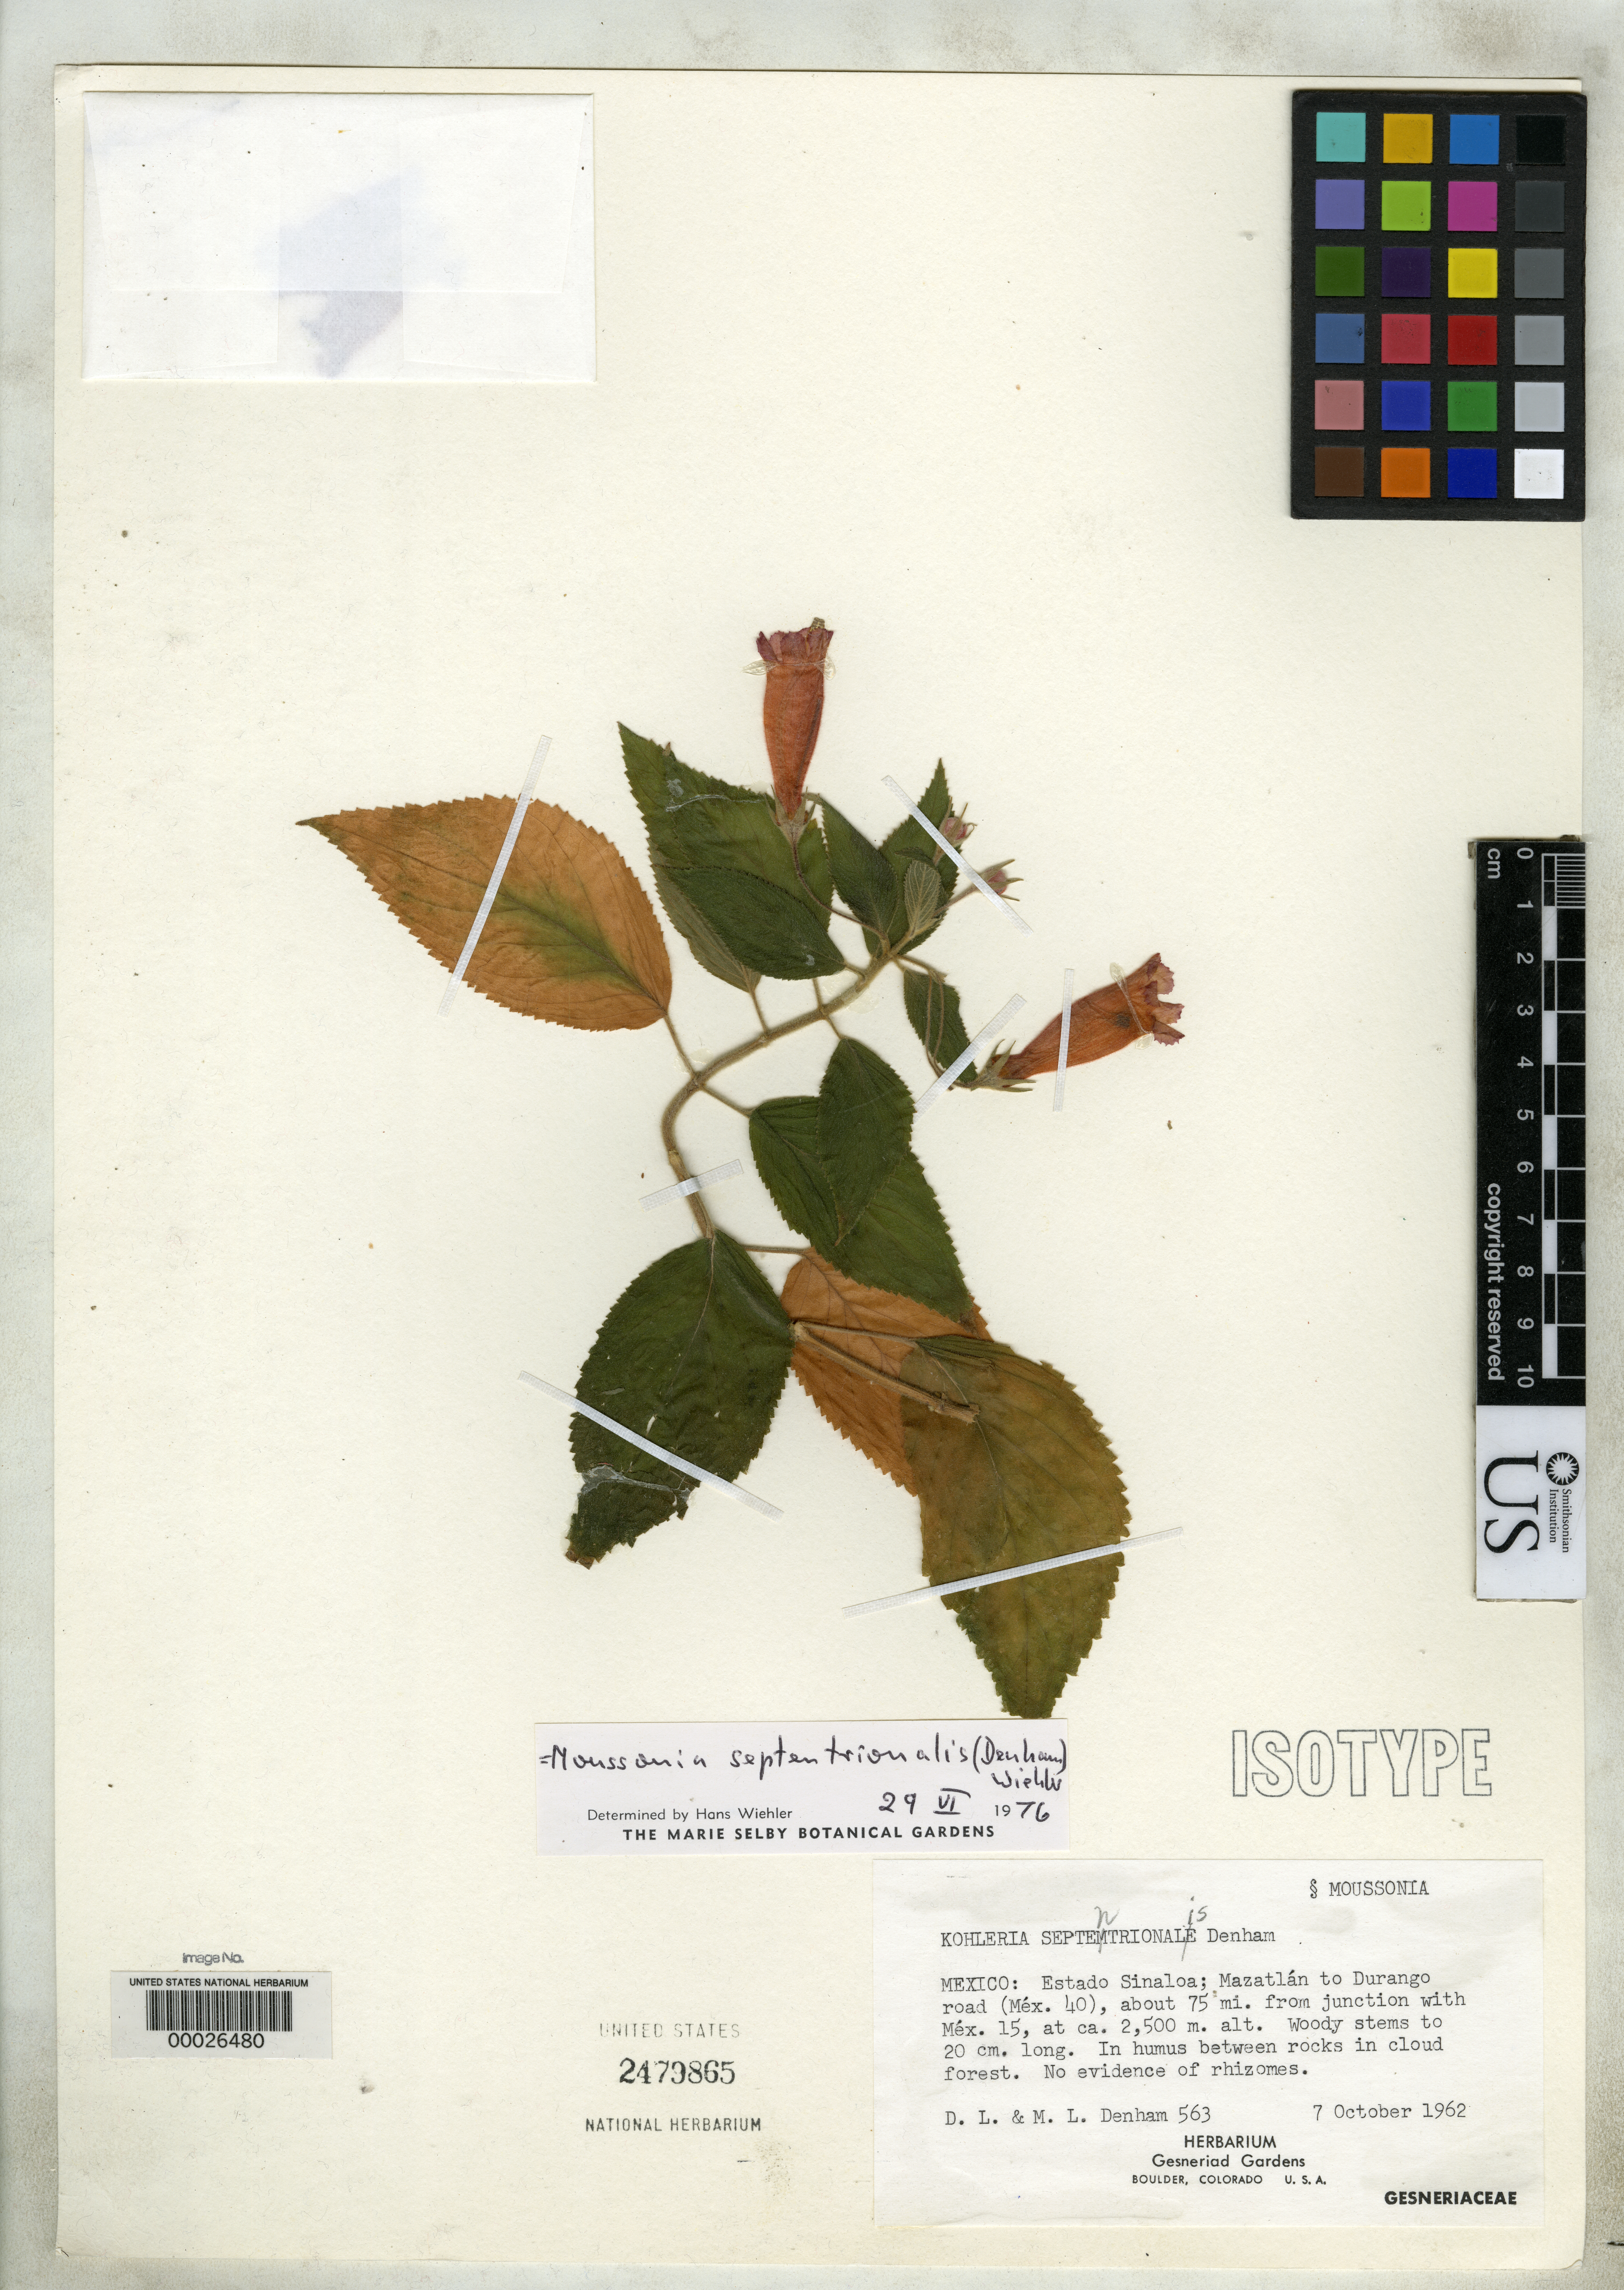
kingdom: Plantae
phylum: Tracheophyta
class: Magnoliopsida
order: Lamiales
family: Gesneriaceae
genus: Kohleria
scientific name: Kohleria septentrionalis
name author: D.L. Denham ex C.V. Morton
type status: Holotype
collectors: D. L. Denham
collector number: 563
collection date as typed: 07 Oct 1962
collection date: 1962-10-07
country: Mexico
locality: E of Monserrat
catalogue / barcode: US 2479865